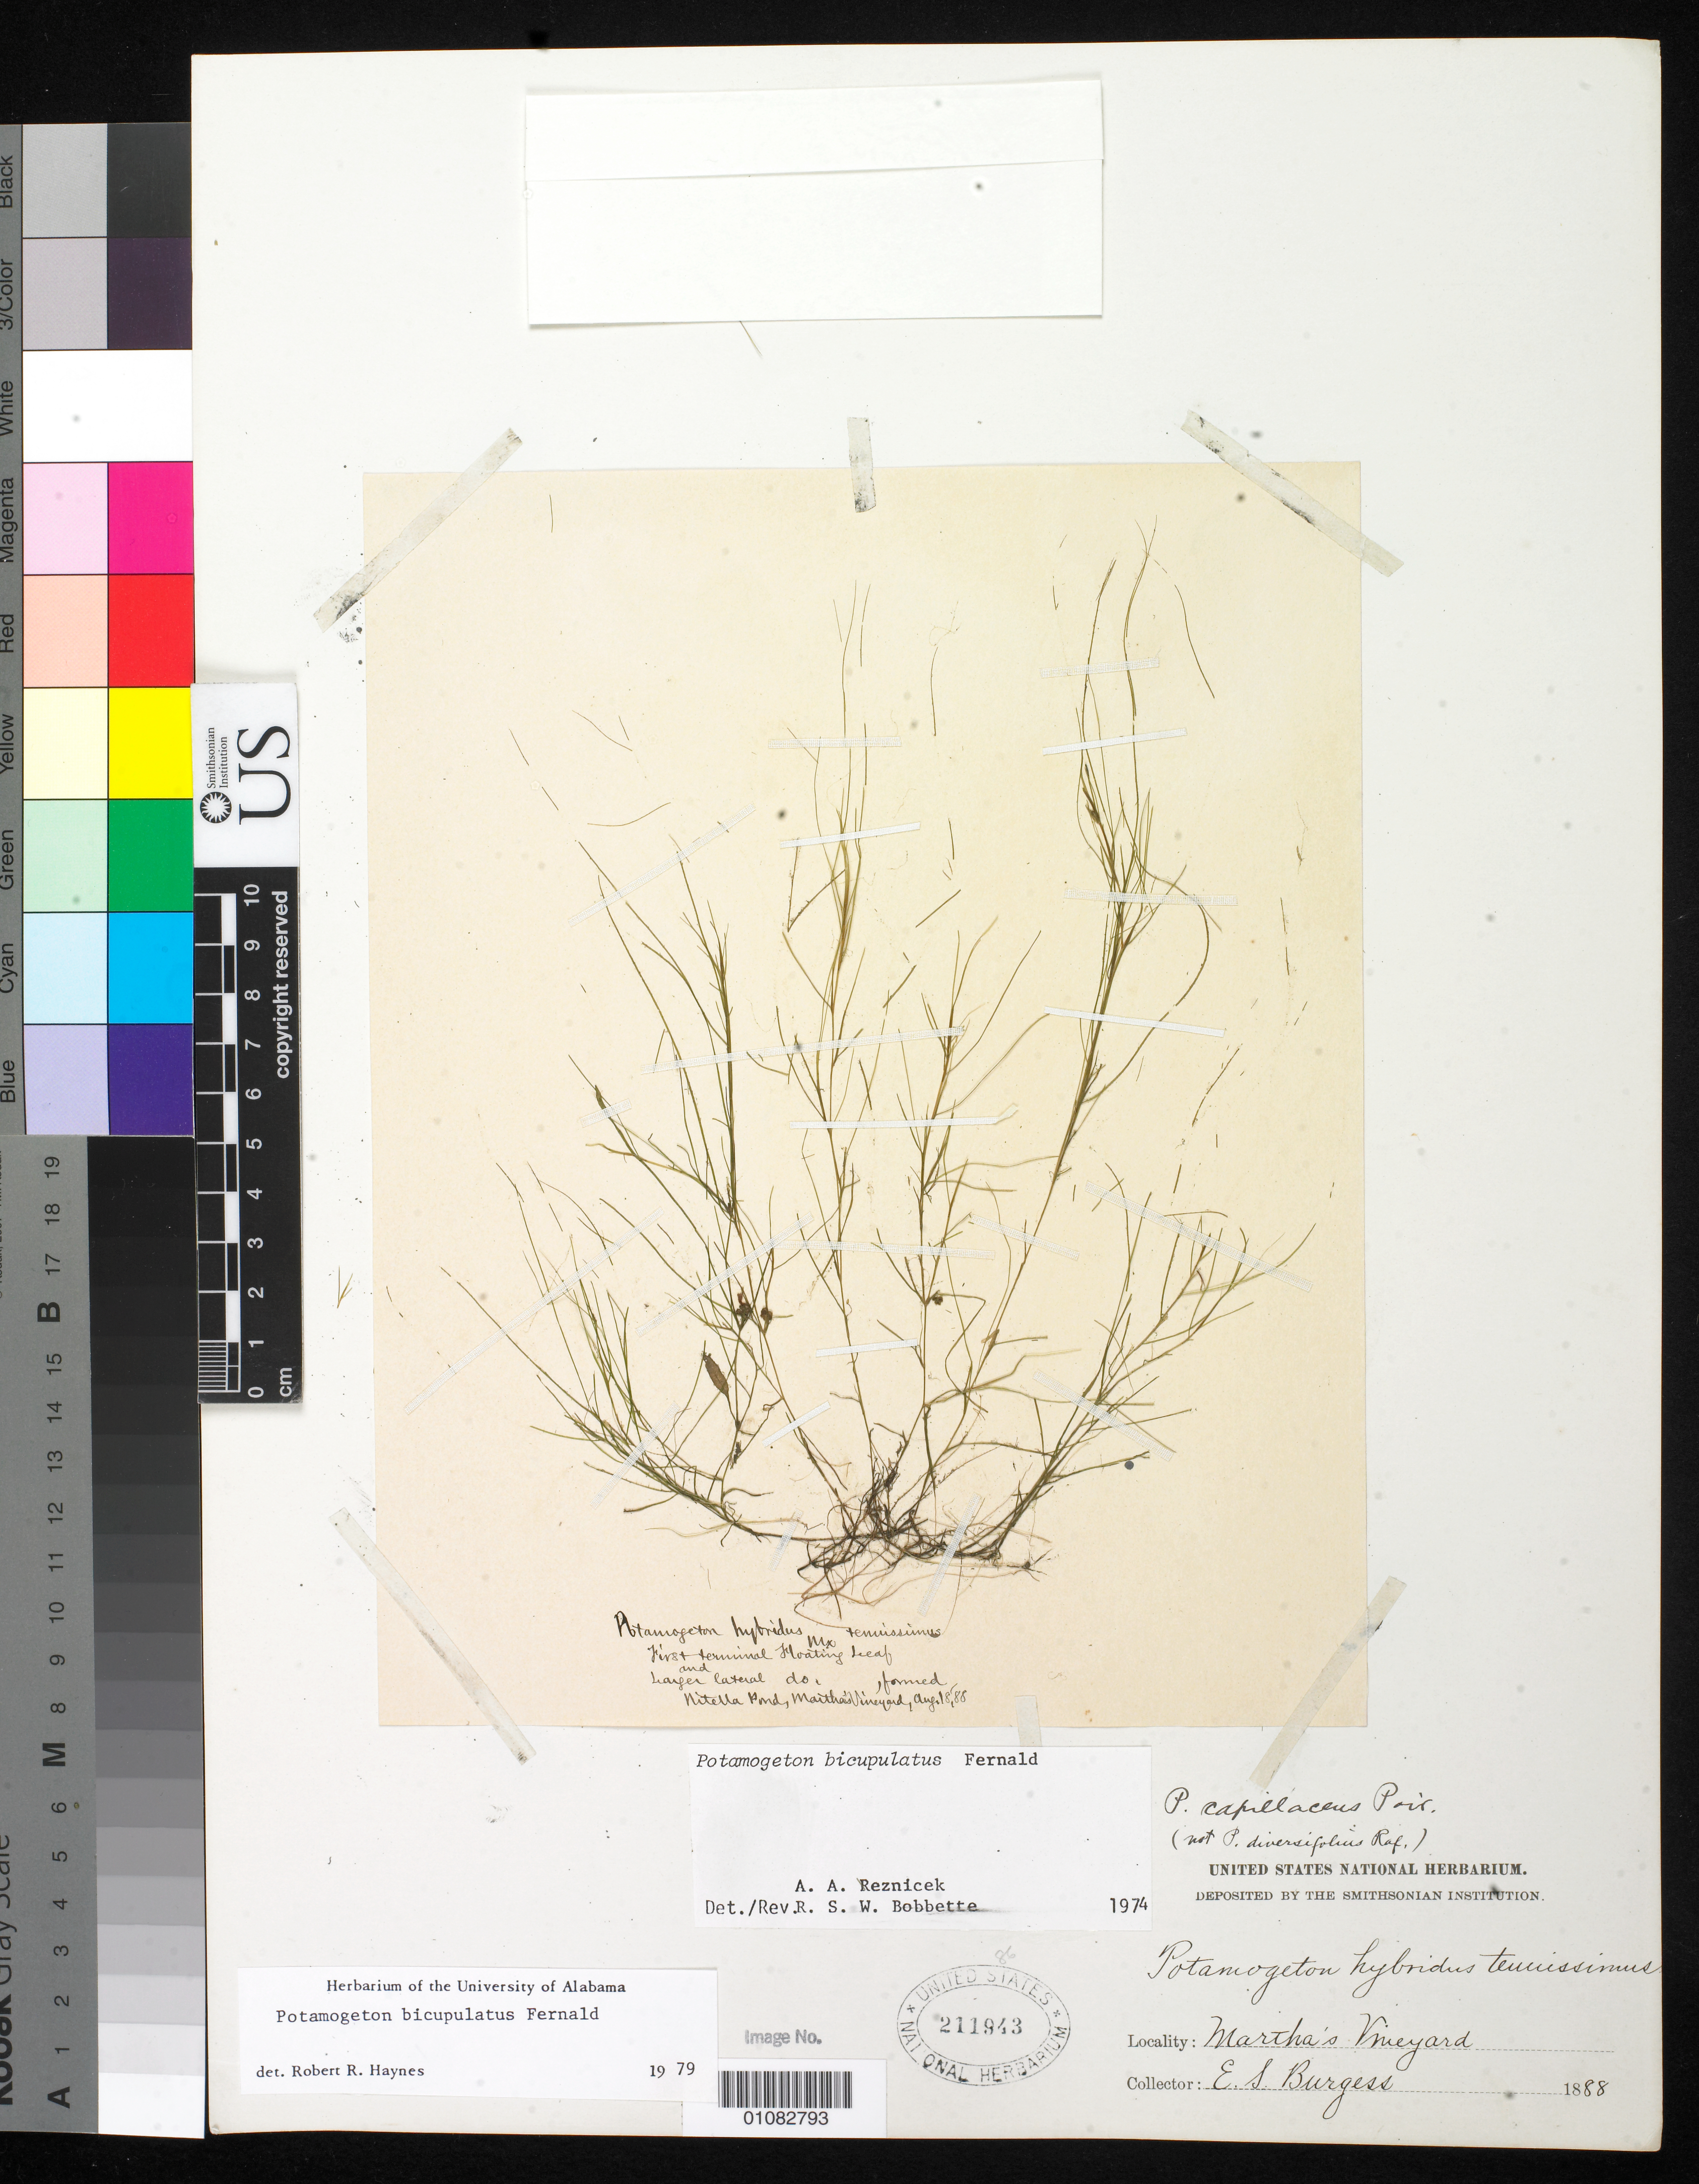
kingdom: Plantae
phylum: Tracheophyta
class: Liliopsida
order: Alismatales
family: Potamogetonaceae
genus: Potamogeton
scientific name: Potamogeton bicupulatus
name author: Fernald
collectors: E. Burgess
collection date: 1888-08-18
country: United States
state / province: Massachusetts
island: Martha's Vineyard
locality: Nitella Pond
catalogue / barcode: US 211943